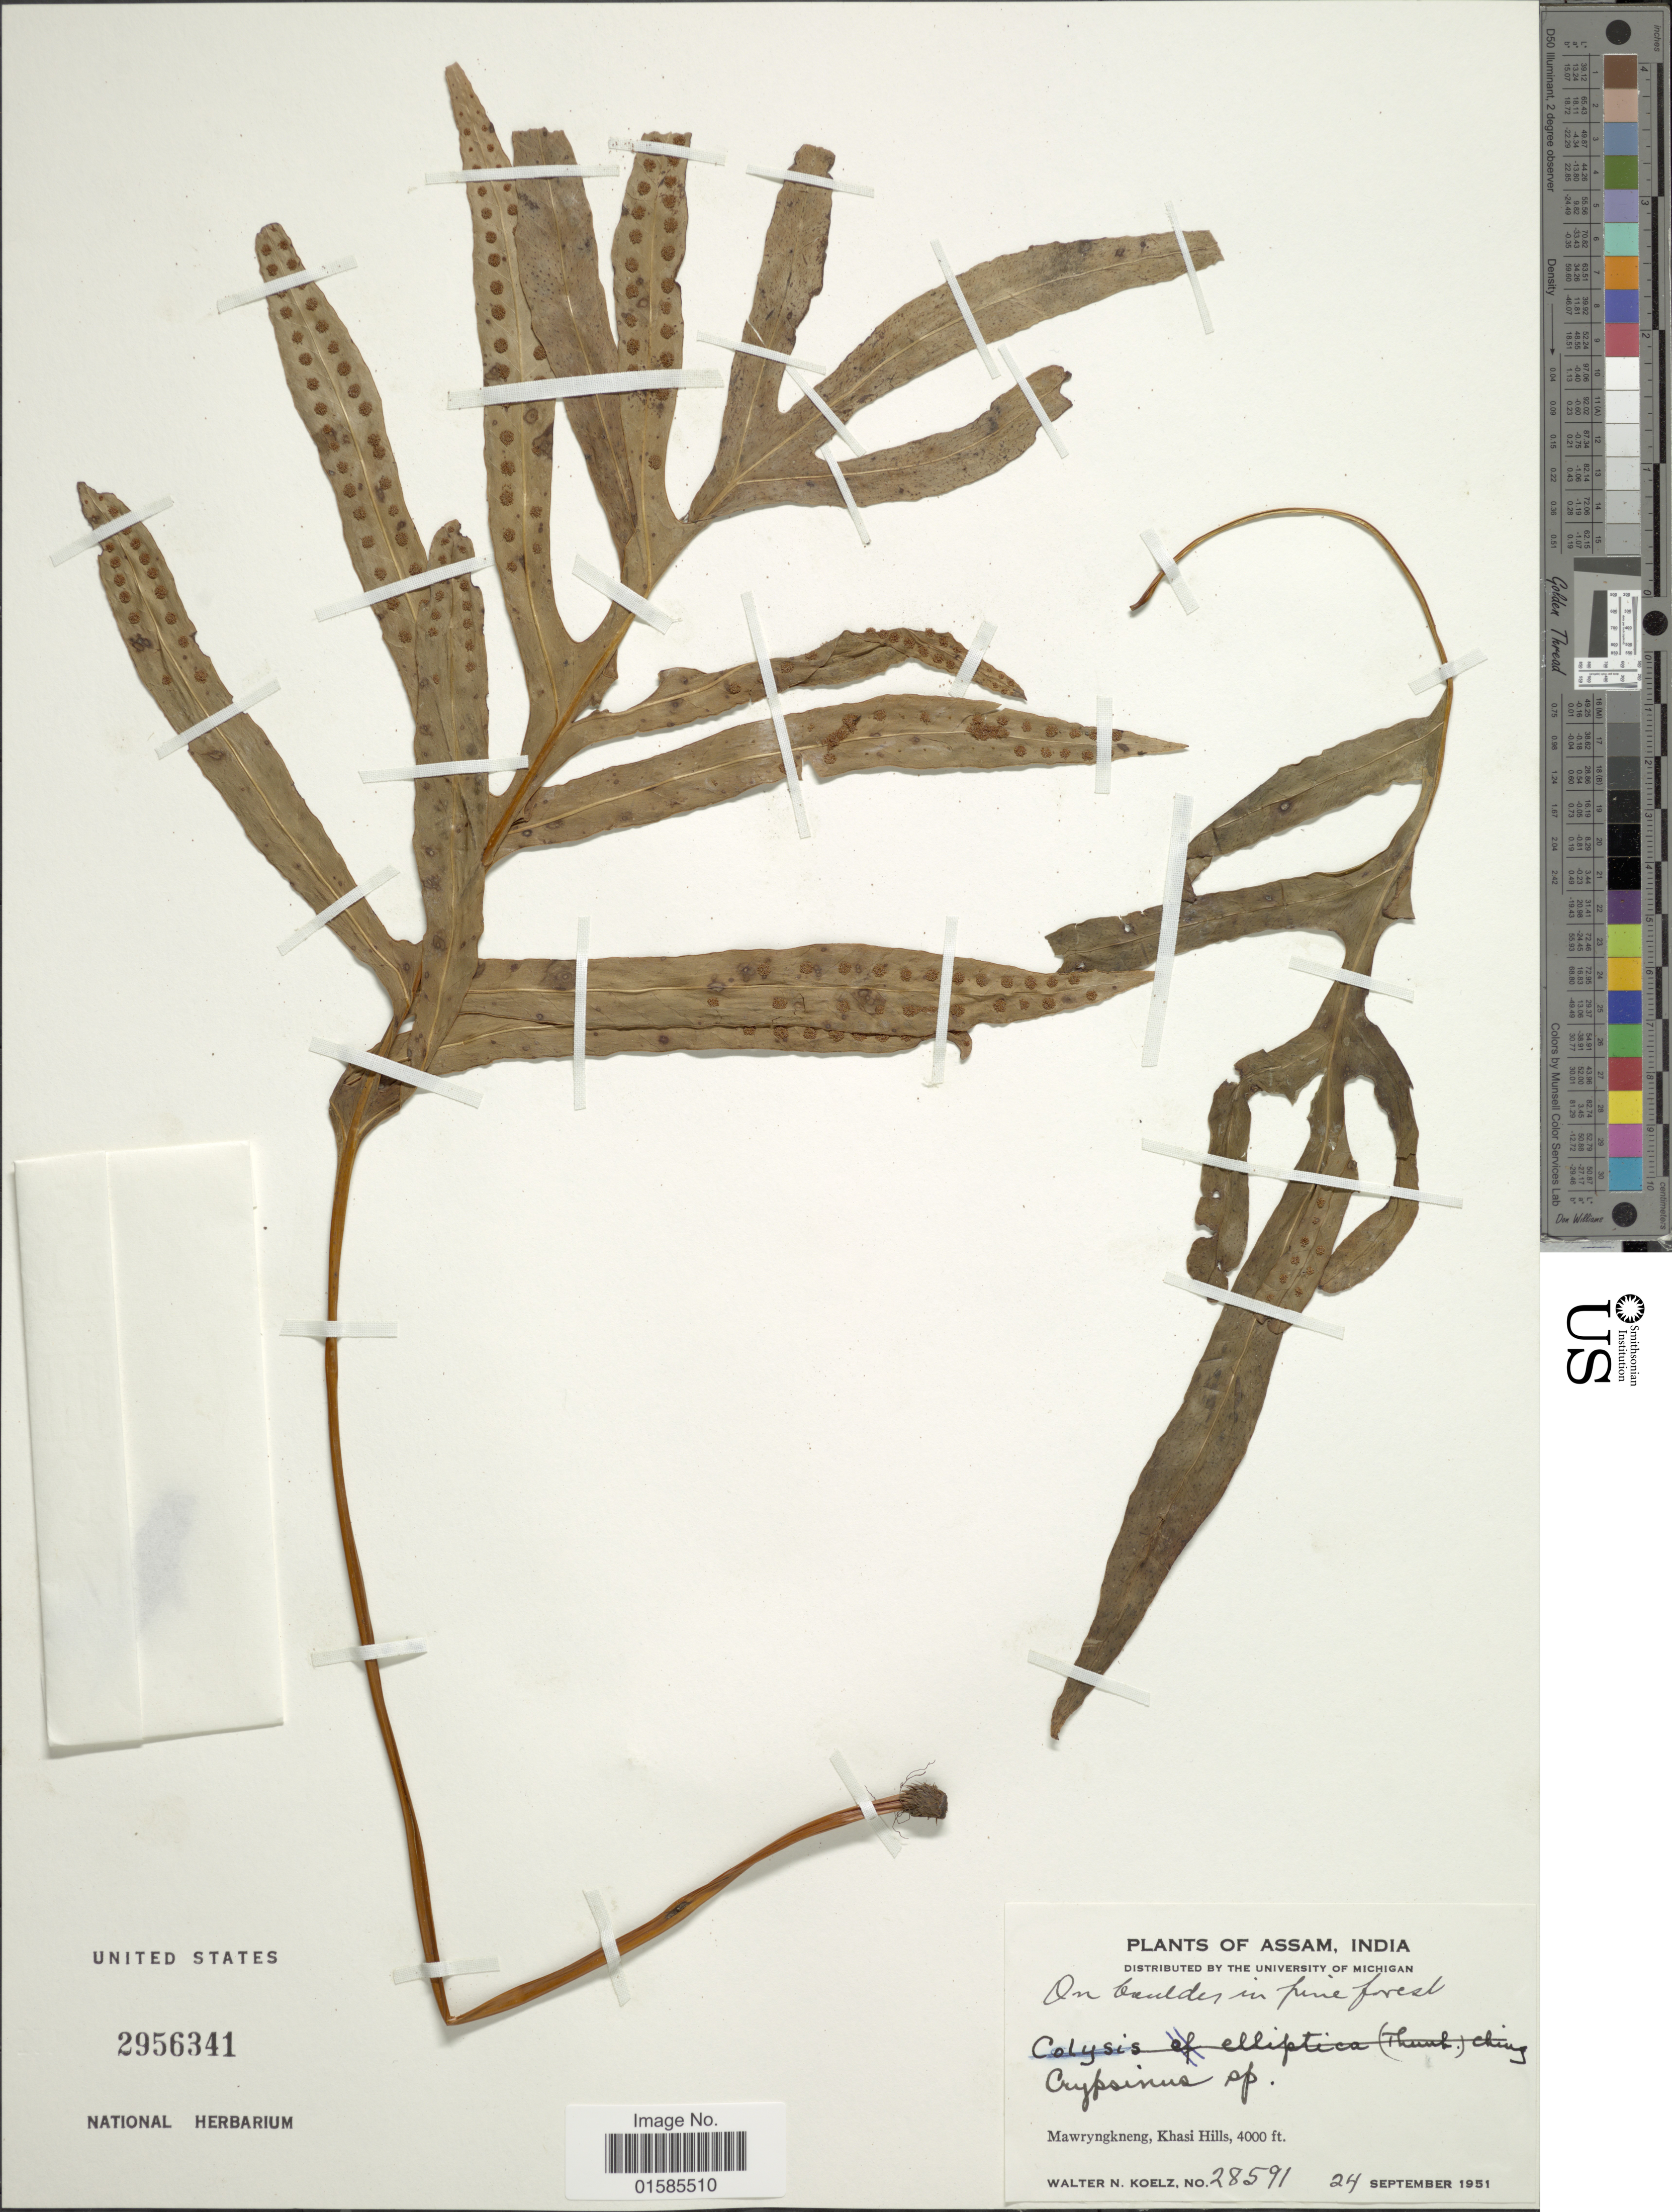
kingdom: Plantae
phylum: Tracheophyta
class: Polypodiopsida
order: Polypodiales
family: Polypodiaceae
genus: Leptochilus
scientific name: Leptochilus sp.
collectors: W. N. Koelz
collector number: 28591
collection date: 1951-09-24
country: India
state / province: Meghalaya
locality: Assam, India, Mawphlang, Khasi Hills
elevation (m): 1219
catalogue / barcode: US 2956341